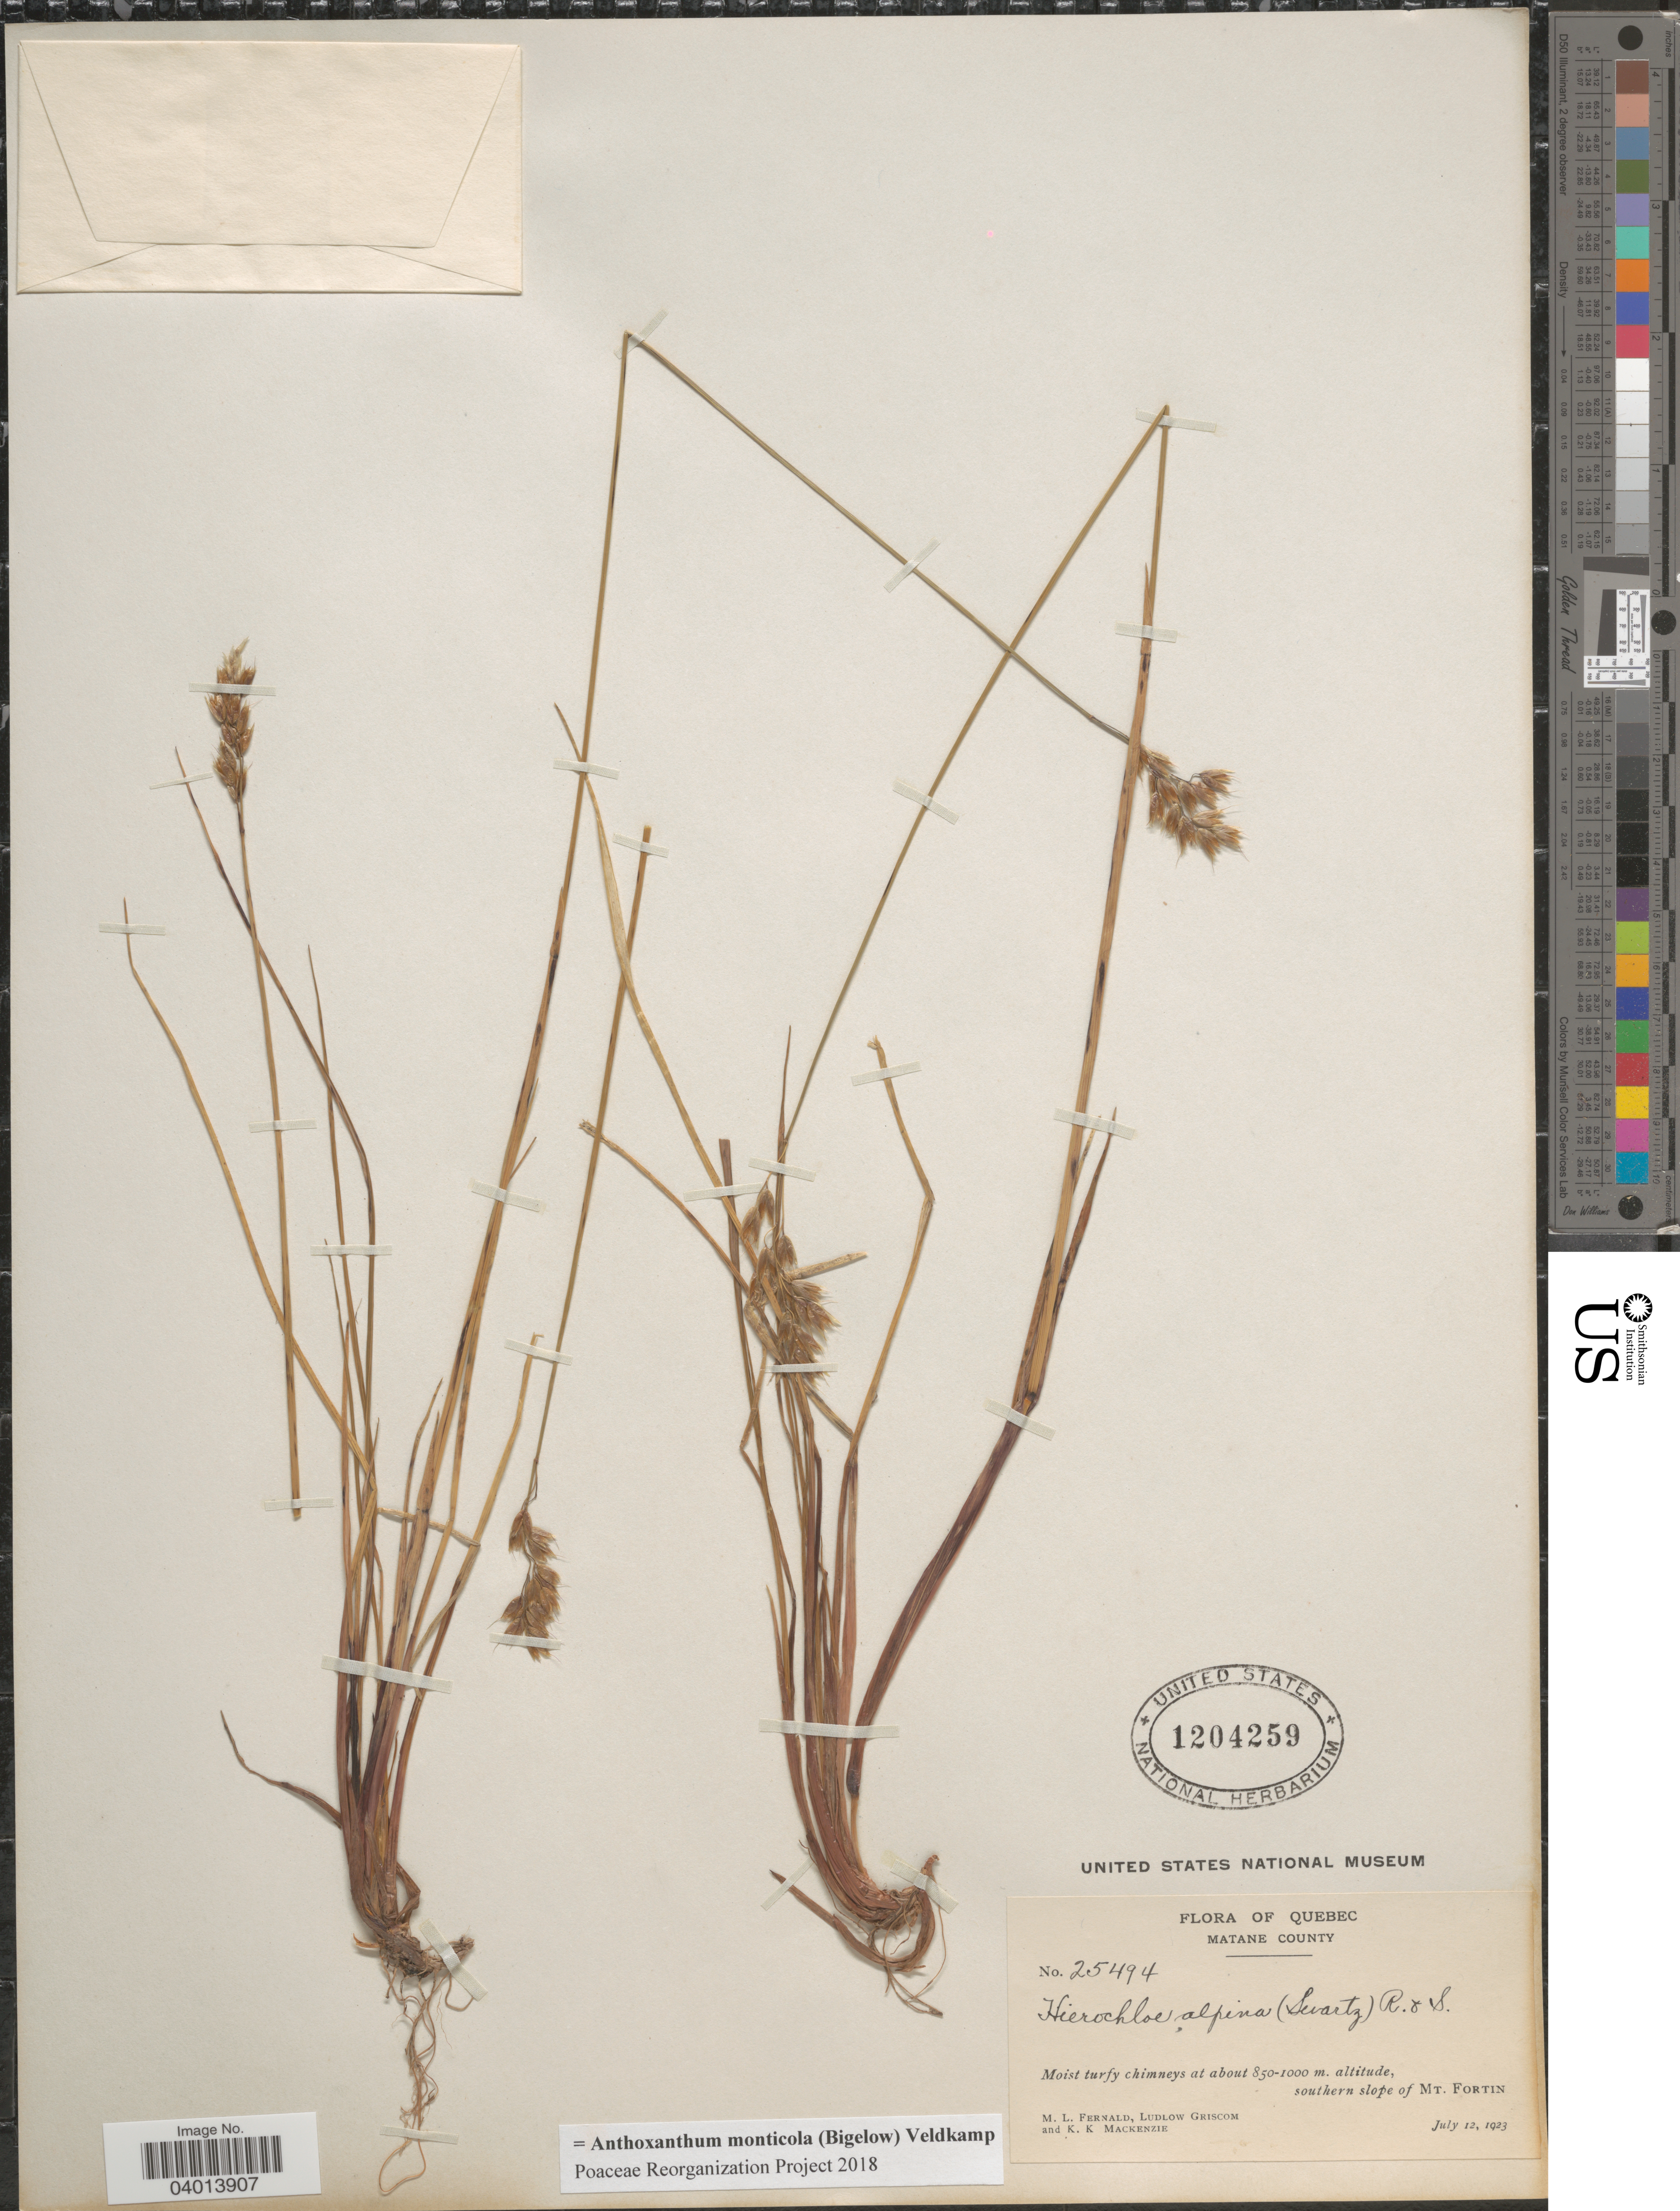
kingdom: Plantae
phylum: Tracheophyta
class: Liliopsida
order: Poales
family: Poaceae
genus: Anthoxanthum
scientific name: Anthoxanthum monticola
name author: (Bigelow) Veldkamp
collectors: M. L. Fernald, L. Griscom & K. K. Mackenzie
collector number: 25494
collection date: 1923-07-12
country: Canada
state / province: Quebec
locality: Matane County. Moist turfy chimneys. Southern slope of Mt. Fortin.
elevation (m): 850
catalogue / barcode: US 1204259